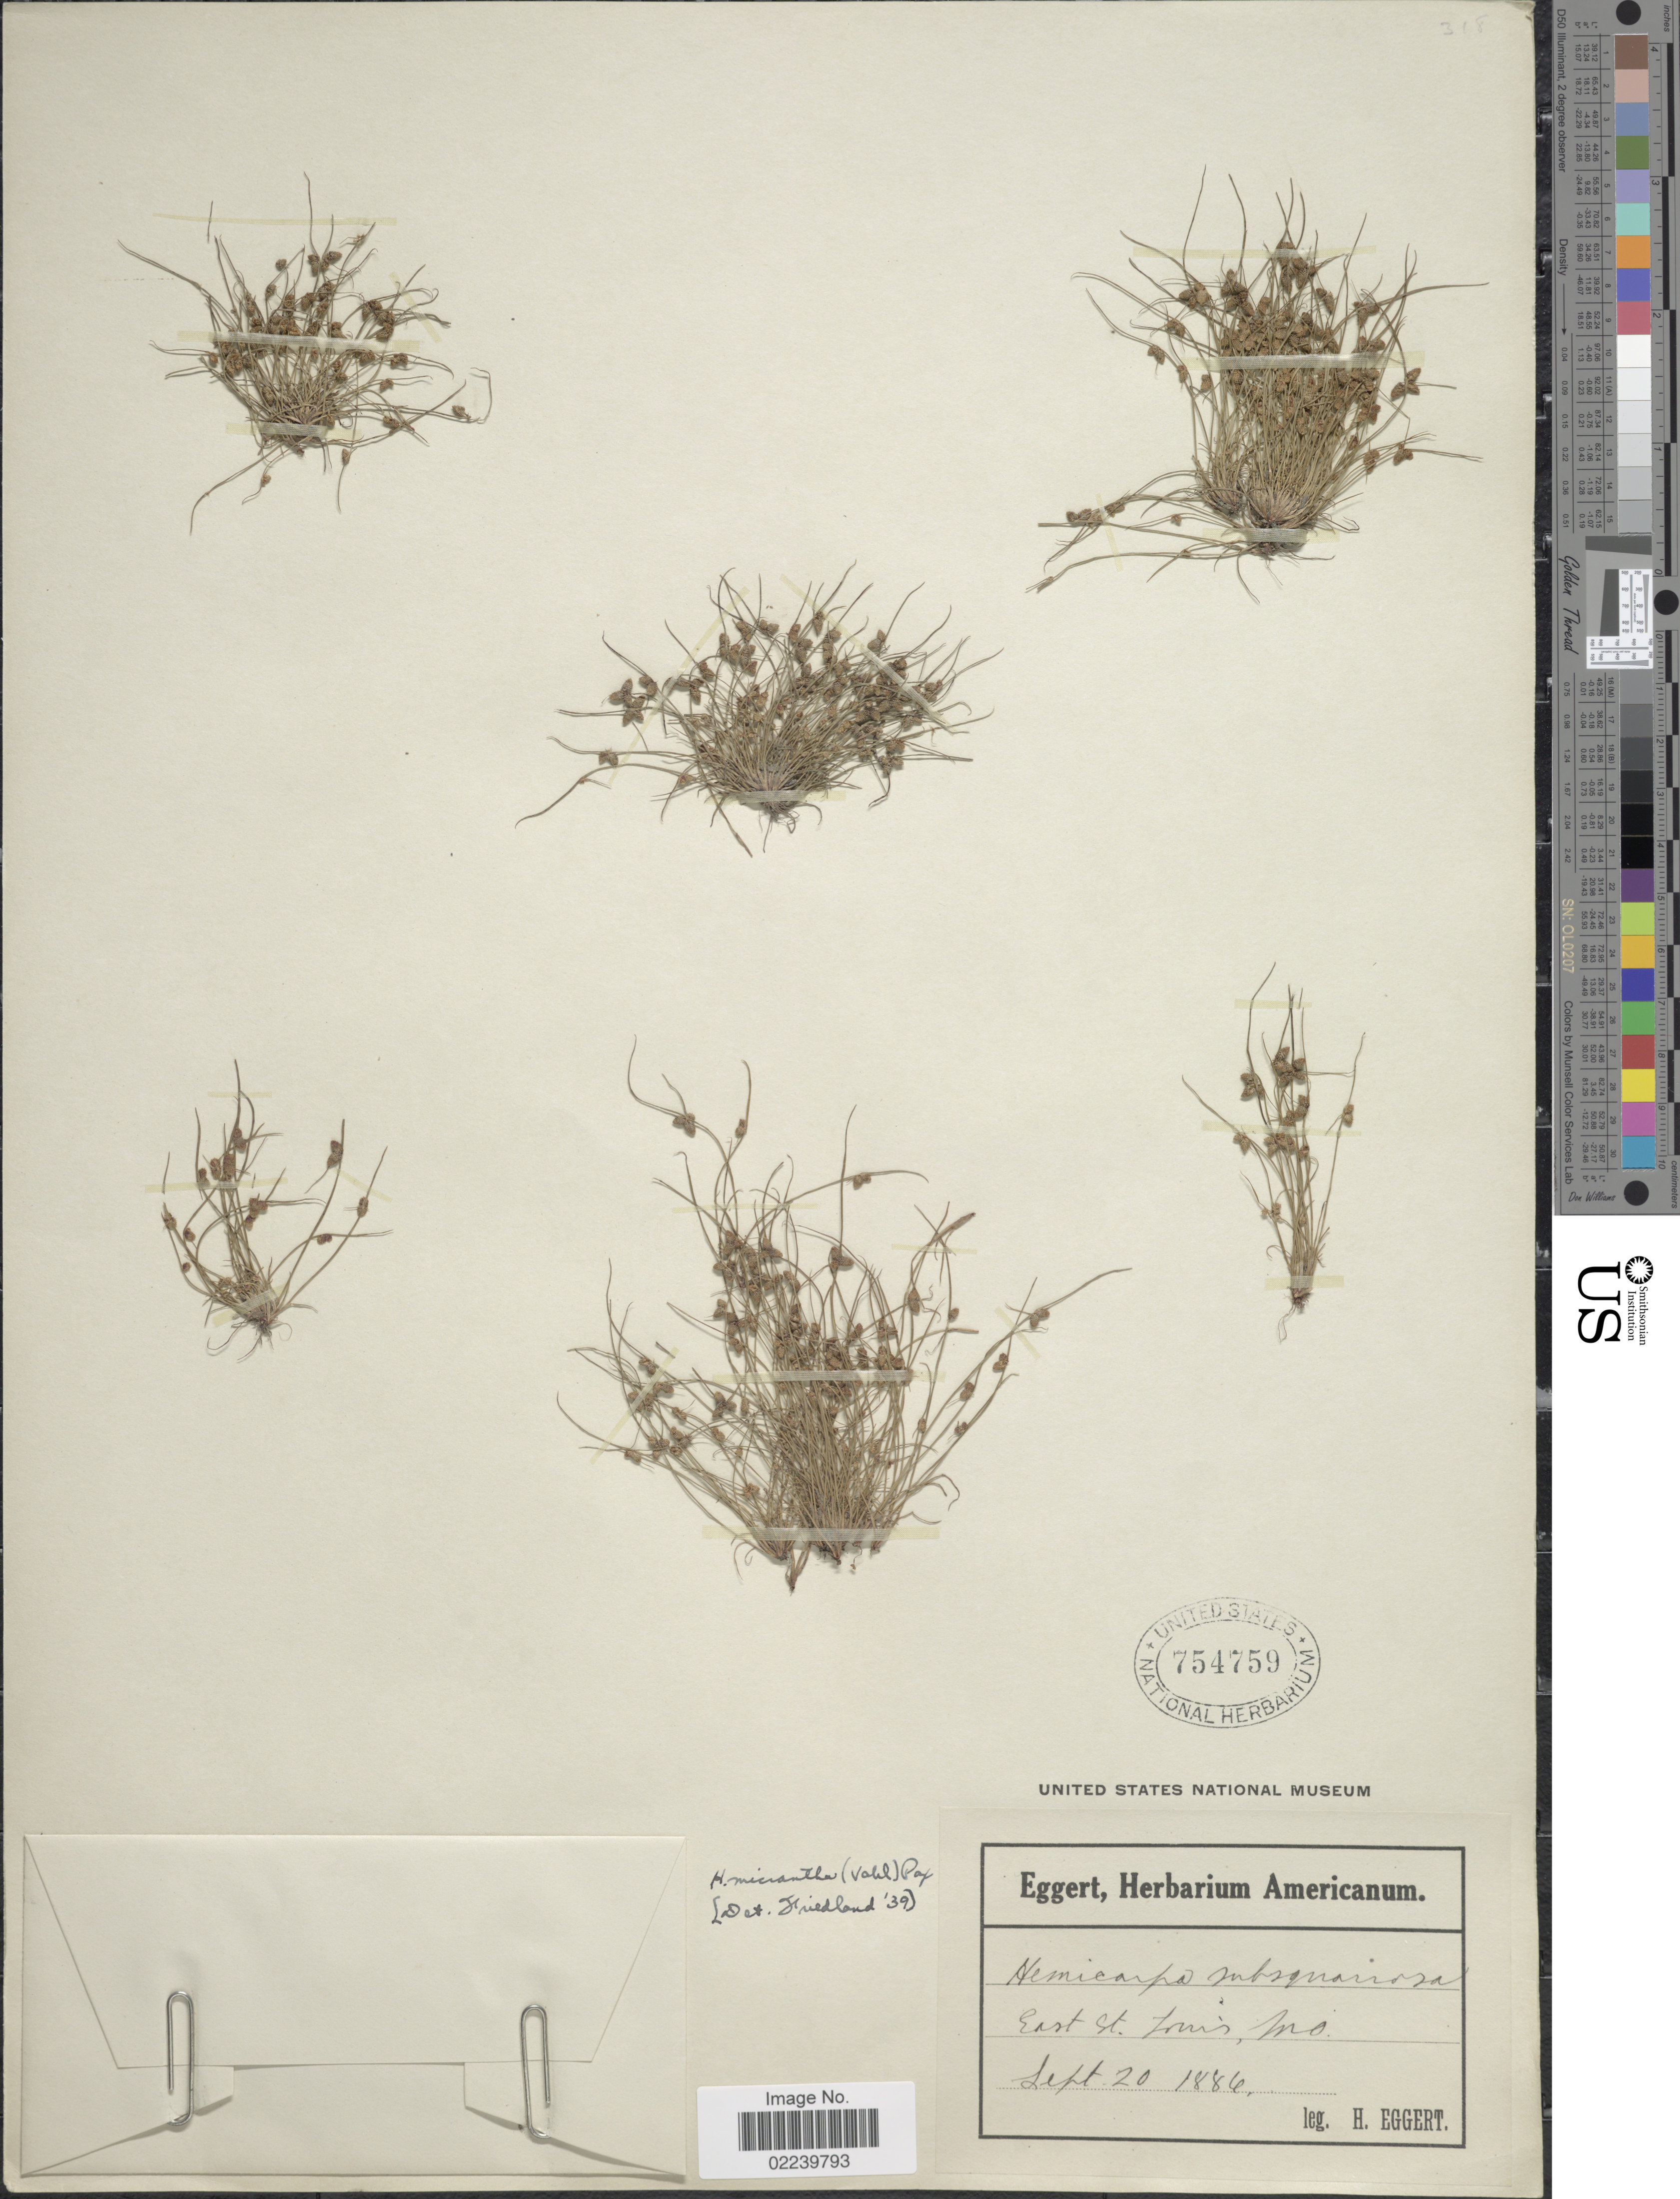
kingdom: Plantae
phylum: Tracheophyta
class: Liliopsida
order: Poales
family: Cyperaceae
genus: Cyperus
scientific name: Cyperus subsquarrosus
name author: (Muhl.) Bauters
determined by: Strong, M. T., (US), Smithsonian Institution - National Museum of Natural History (UNITED STATES)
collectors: H. Eggert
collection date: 1886-09-20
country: United States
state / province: Missouri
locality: East St. Louis, Mo.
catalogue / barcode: US 754759